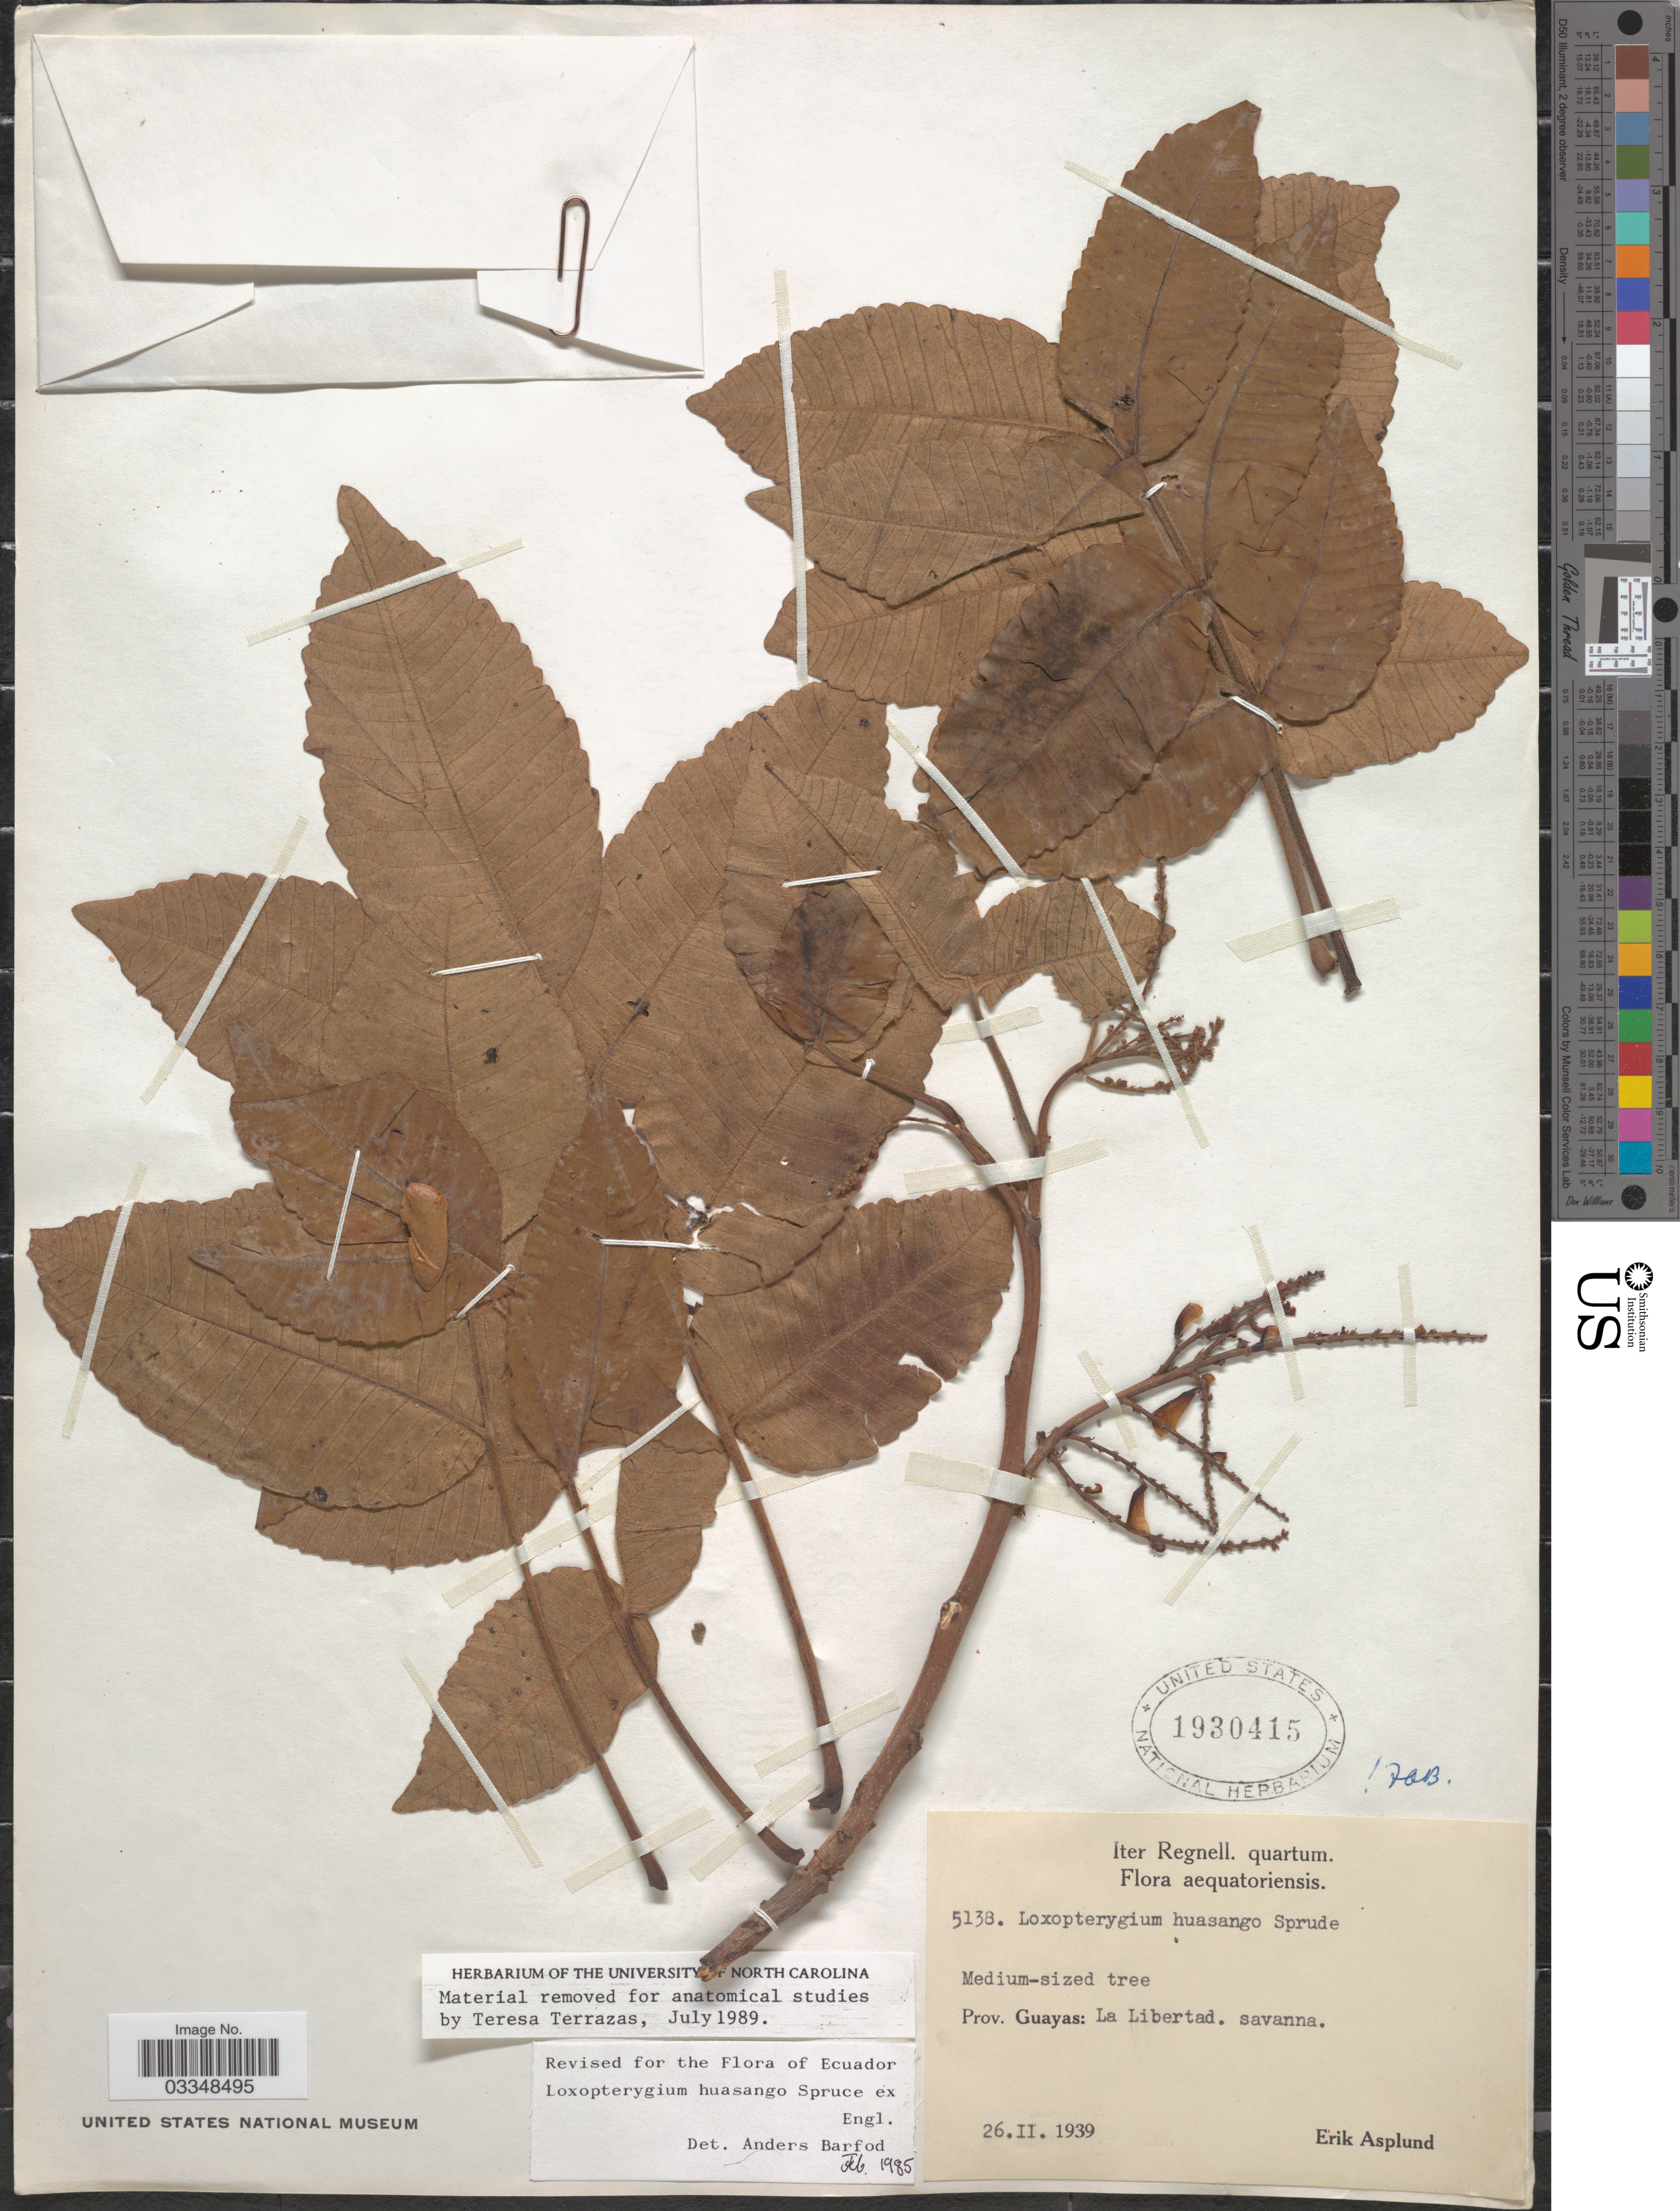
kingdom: Plantae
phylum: Tracheophyta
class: Magnoliopsida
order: Sapindales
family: Anacardiaceae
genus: Loxopterygium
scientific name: Loxopterygium huasango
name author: Spruce ex Engl.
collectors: E. Asplund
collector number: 5138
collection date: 1939-02-26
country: Ecuador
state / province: Guayas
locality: La Libertad.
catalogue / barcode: US 1930415